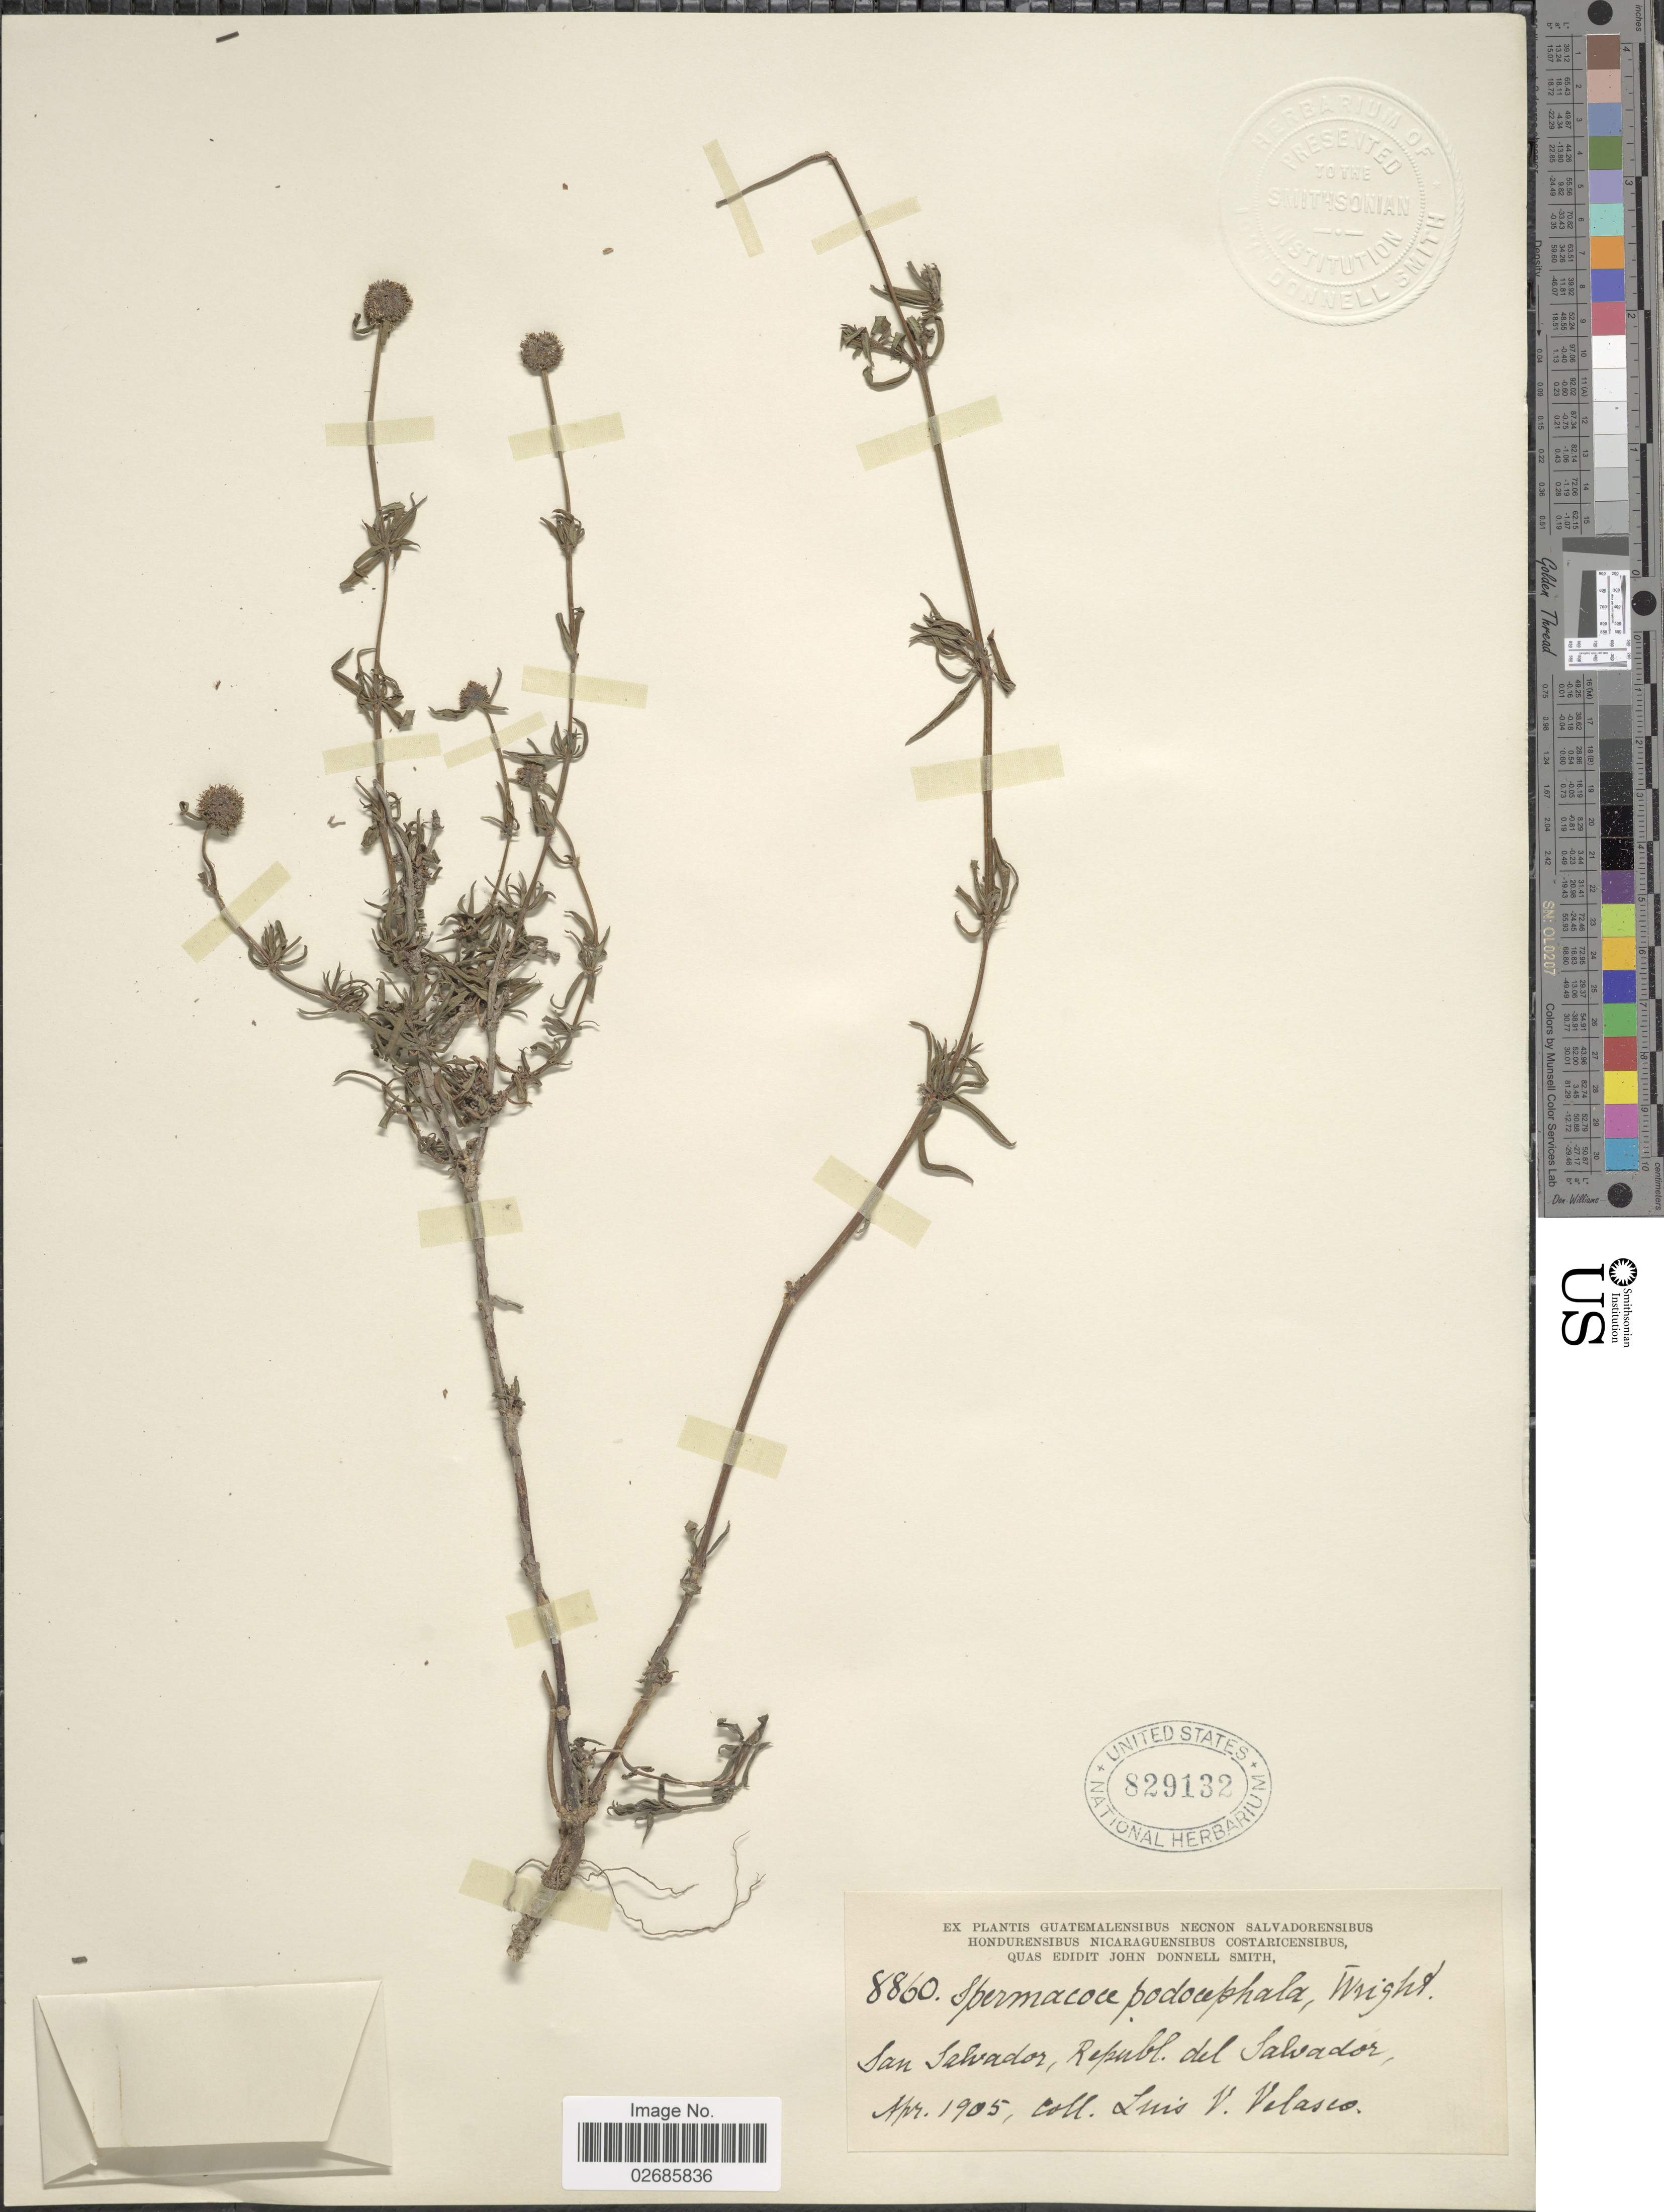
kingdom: Plantae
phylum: Tracheophyta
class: Magnoliopsida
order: Gentianales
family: Rubiaceae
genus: Borreria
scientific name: Borreria verticillata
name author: (L.) G. Mey.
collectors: L. Velasco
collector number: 8860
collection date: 1905-04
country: El Salvador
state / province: San Salvador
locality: Republ. del Salvador.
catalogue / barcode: US 829132